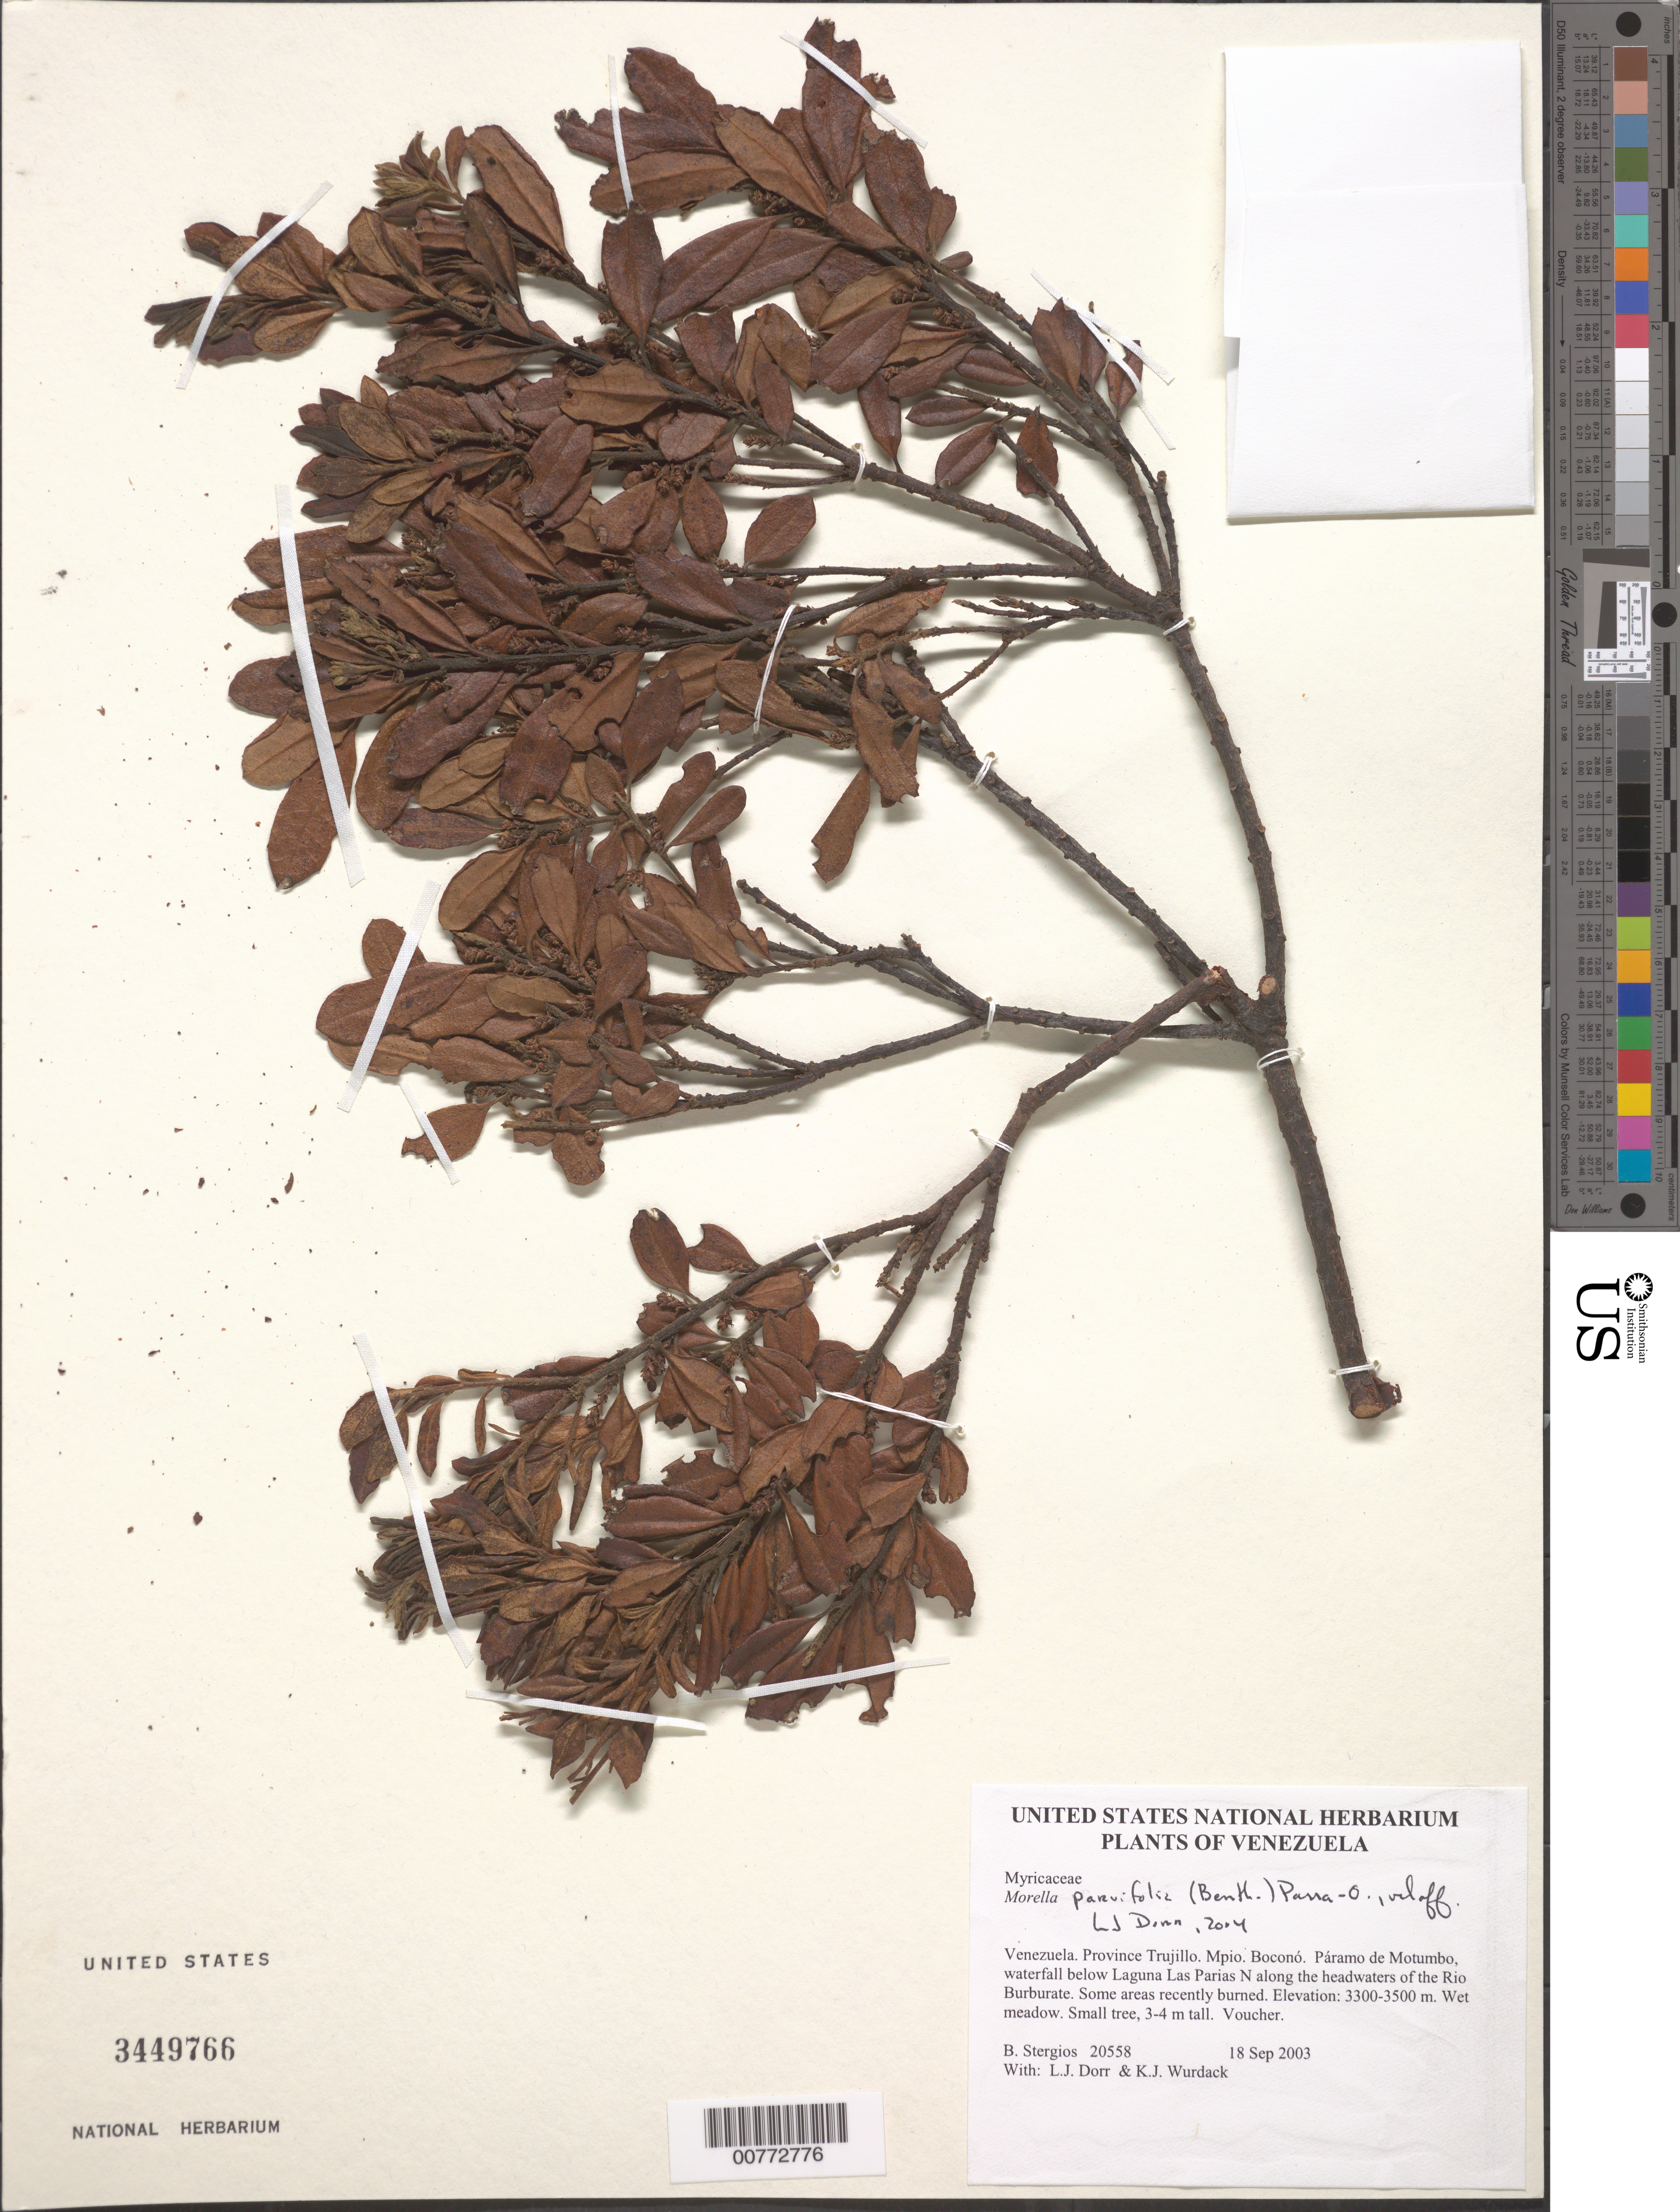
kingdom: Plantae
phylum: Tracheophyta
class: Magnoliopsida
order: Fagales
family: Myricaceae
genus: Morella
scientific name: Morella parvifolia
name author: (Benth.) Parra-Os.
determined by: Dorr, L. J., (BOT), Smithsonian Institution - National Museum of Natural History (UNITED STATES)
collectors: B. G. Stergios, L. J. Dorr & K. Wurdack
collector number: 20558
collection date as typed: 18 Sep 2003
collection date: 2003-09-18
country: Venezuela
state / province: Trujillo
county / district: Boconó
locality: Páramo de Motumbo, waterfall below Laguna Las Parias N along the headwaters of the Rio Burburate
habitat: Wet meadow.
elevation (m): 3300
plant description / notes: CTES, F, MO, NY, PORT, TEX, US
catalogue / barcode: US 3449766